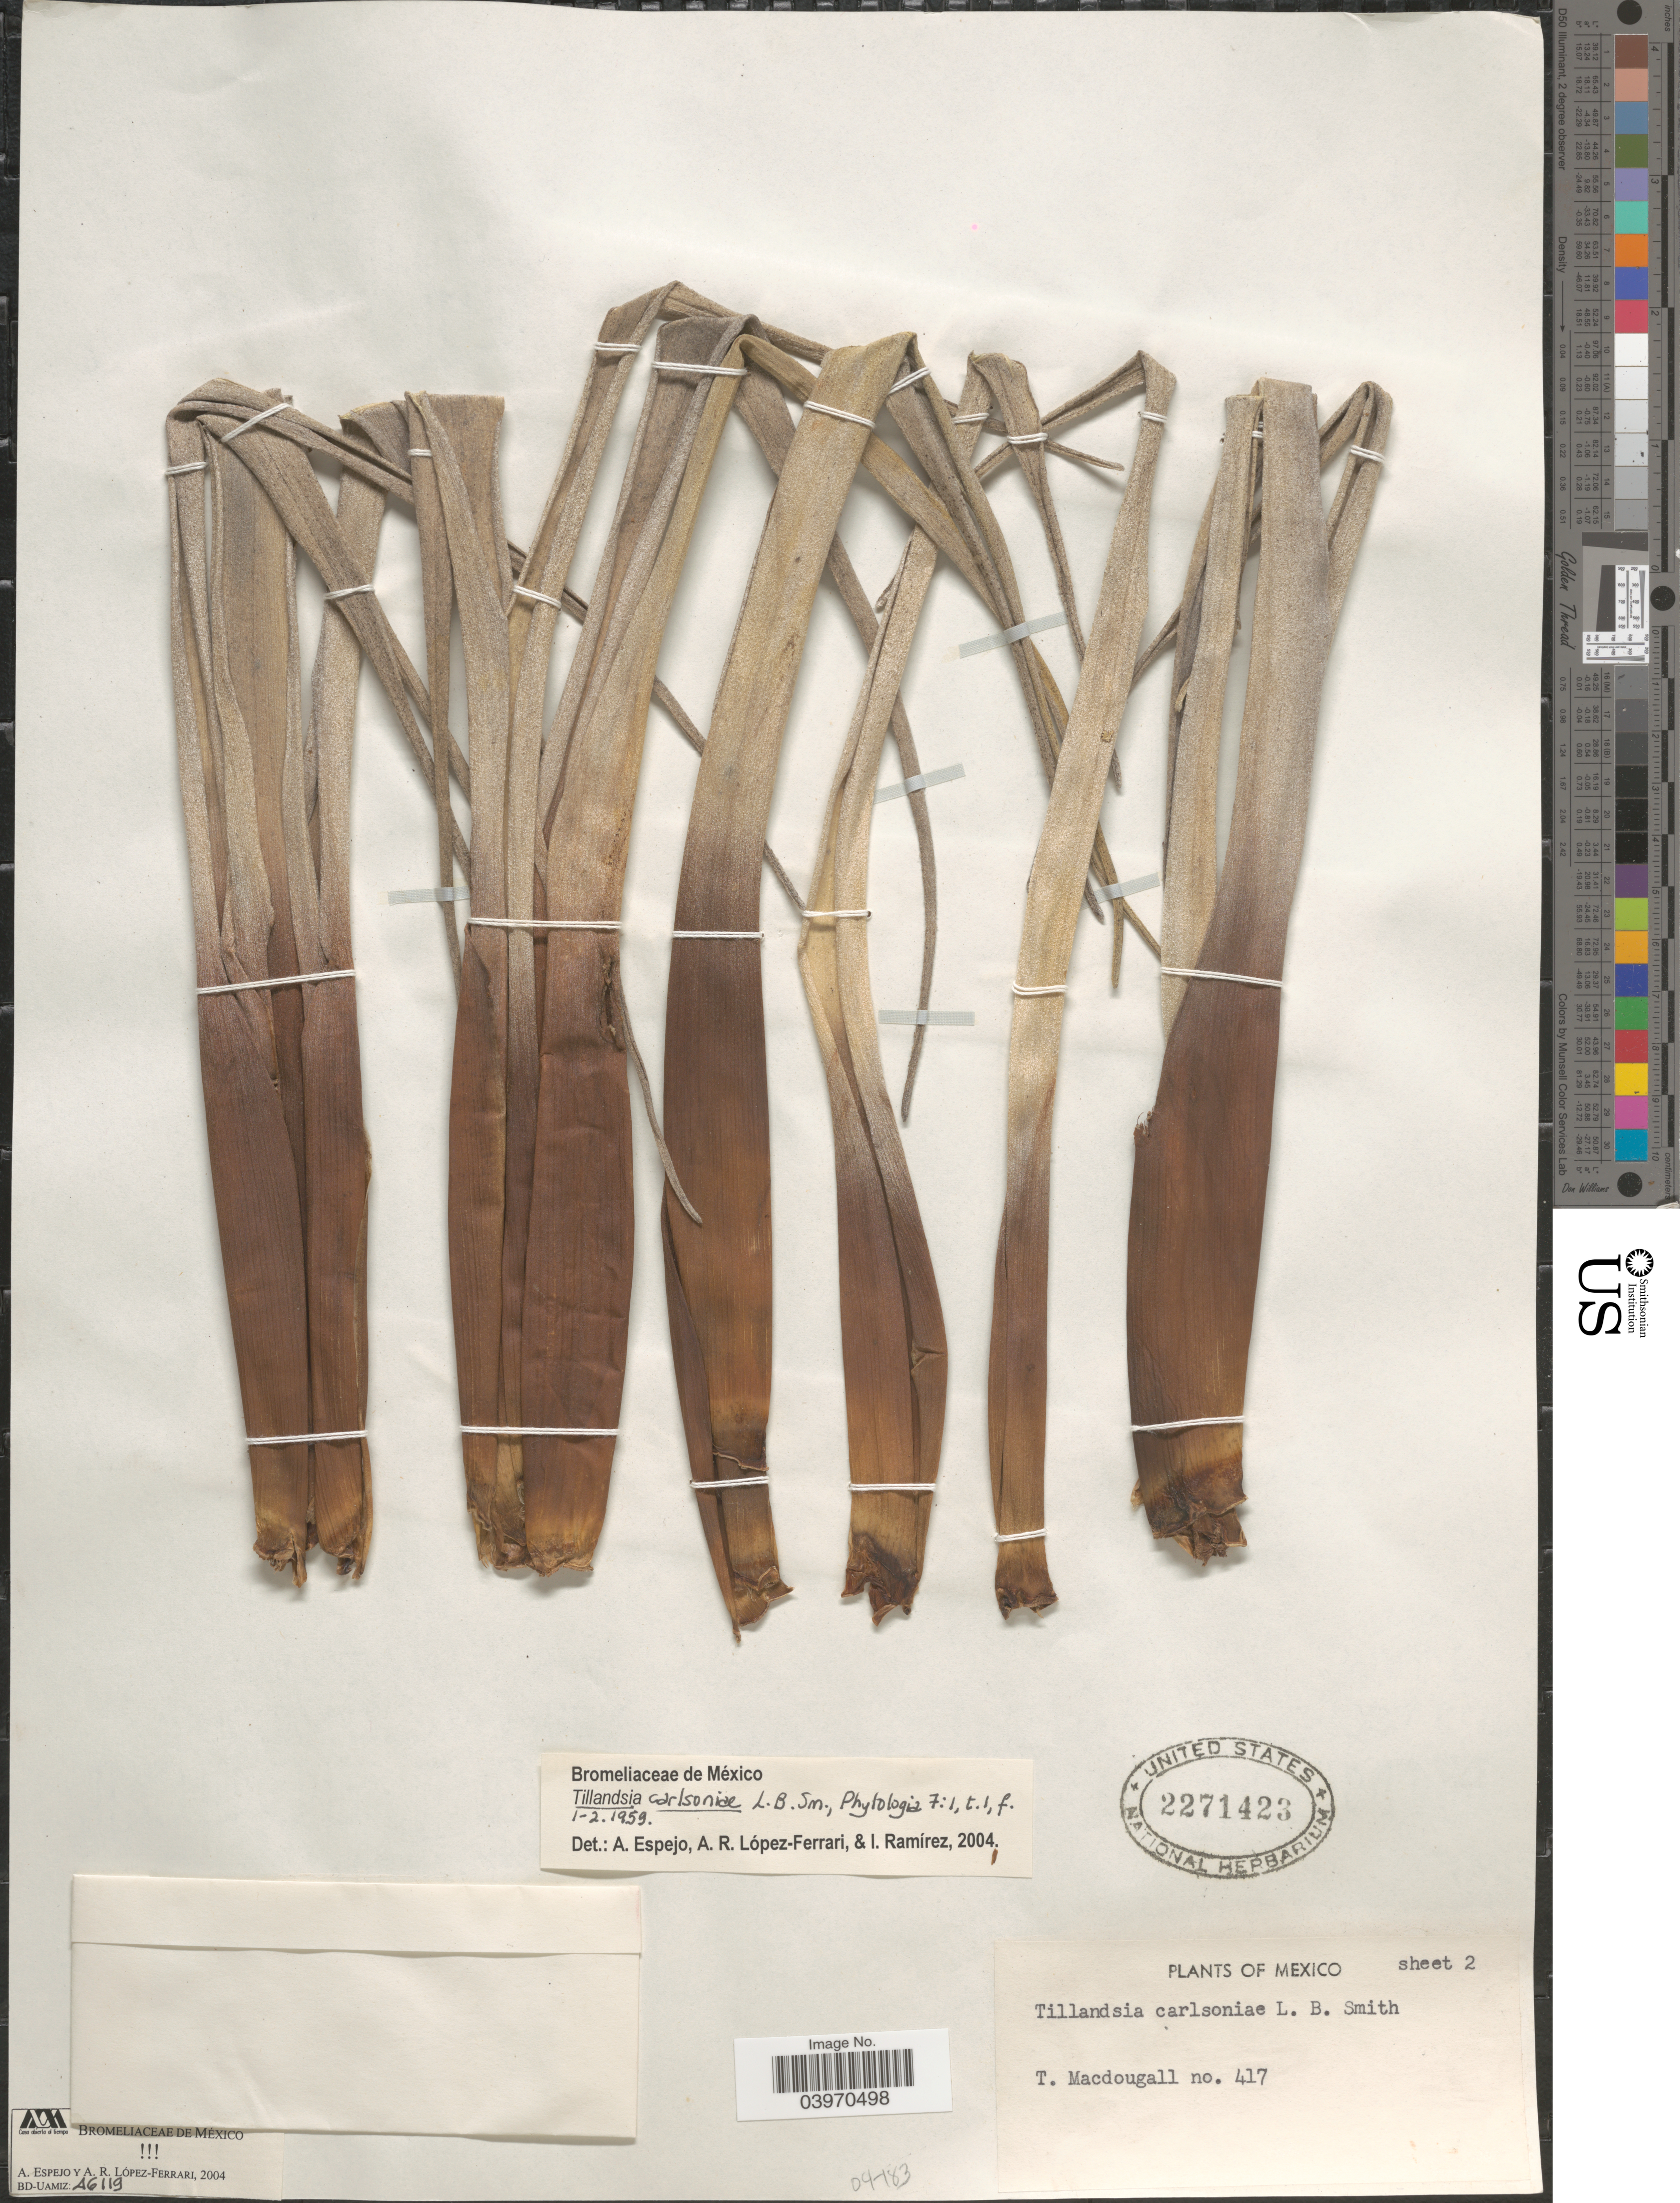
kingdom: Plantae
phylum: Tracheophyta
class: Liliopsida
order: Poales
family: Bromeliaceae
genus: Tillandsia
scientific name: Tillandsia carlsoniae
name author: L.B. Sm.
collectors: T. B. MacDougall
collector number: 417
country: Mexico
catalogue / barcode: US 2271423